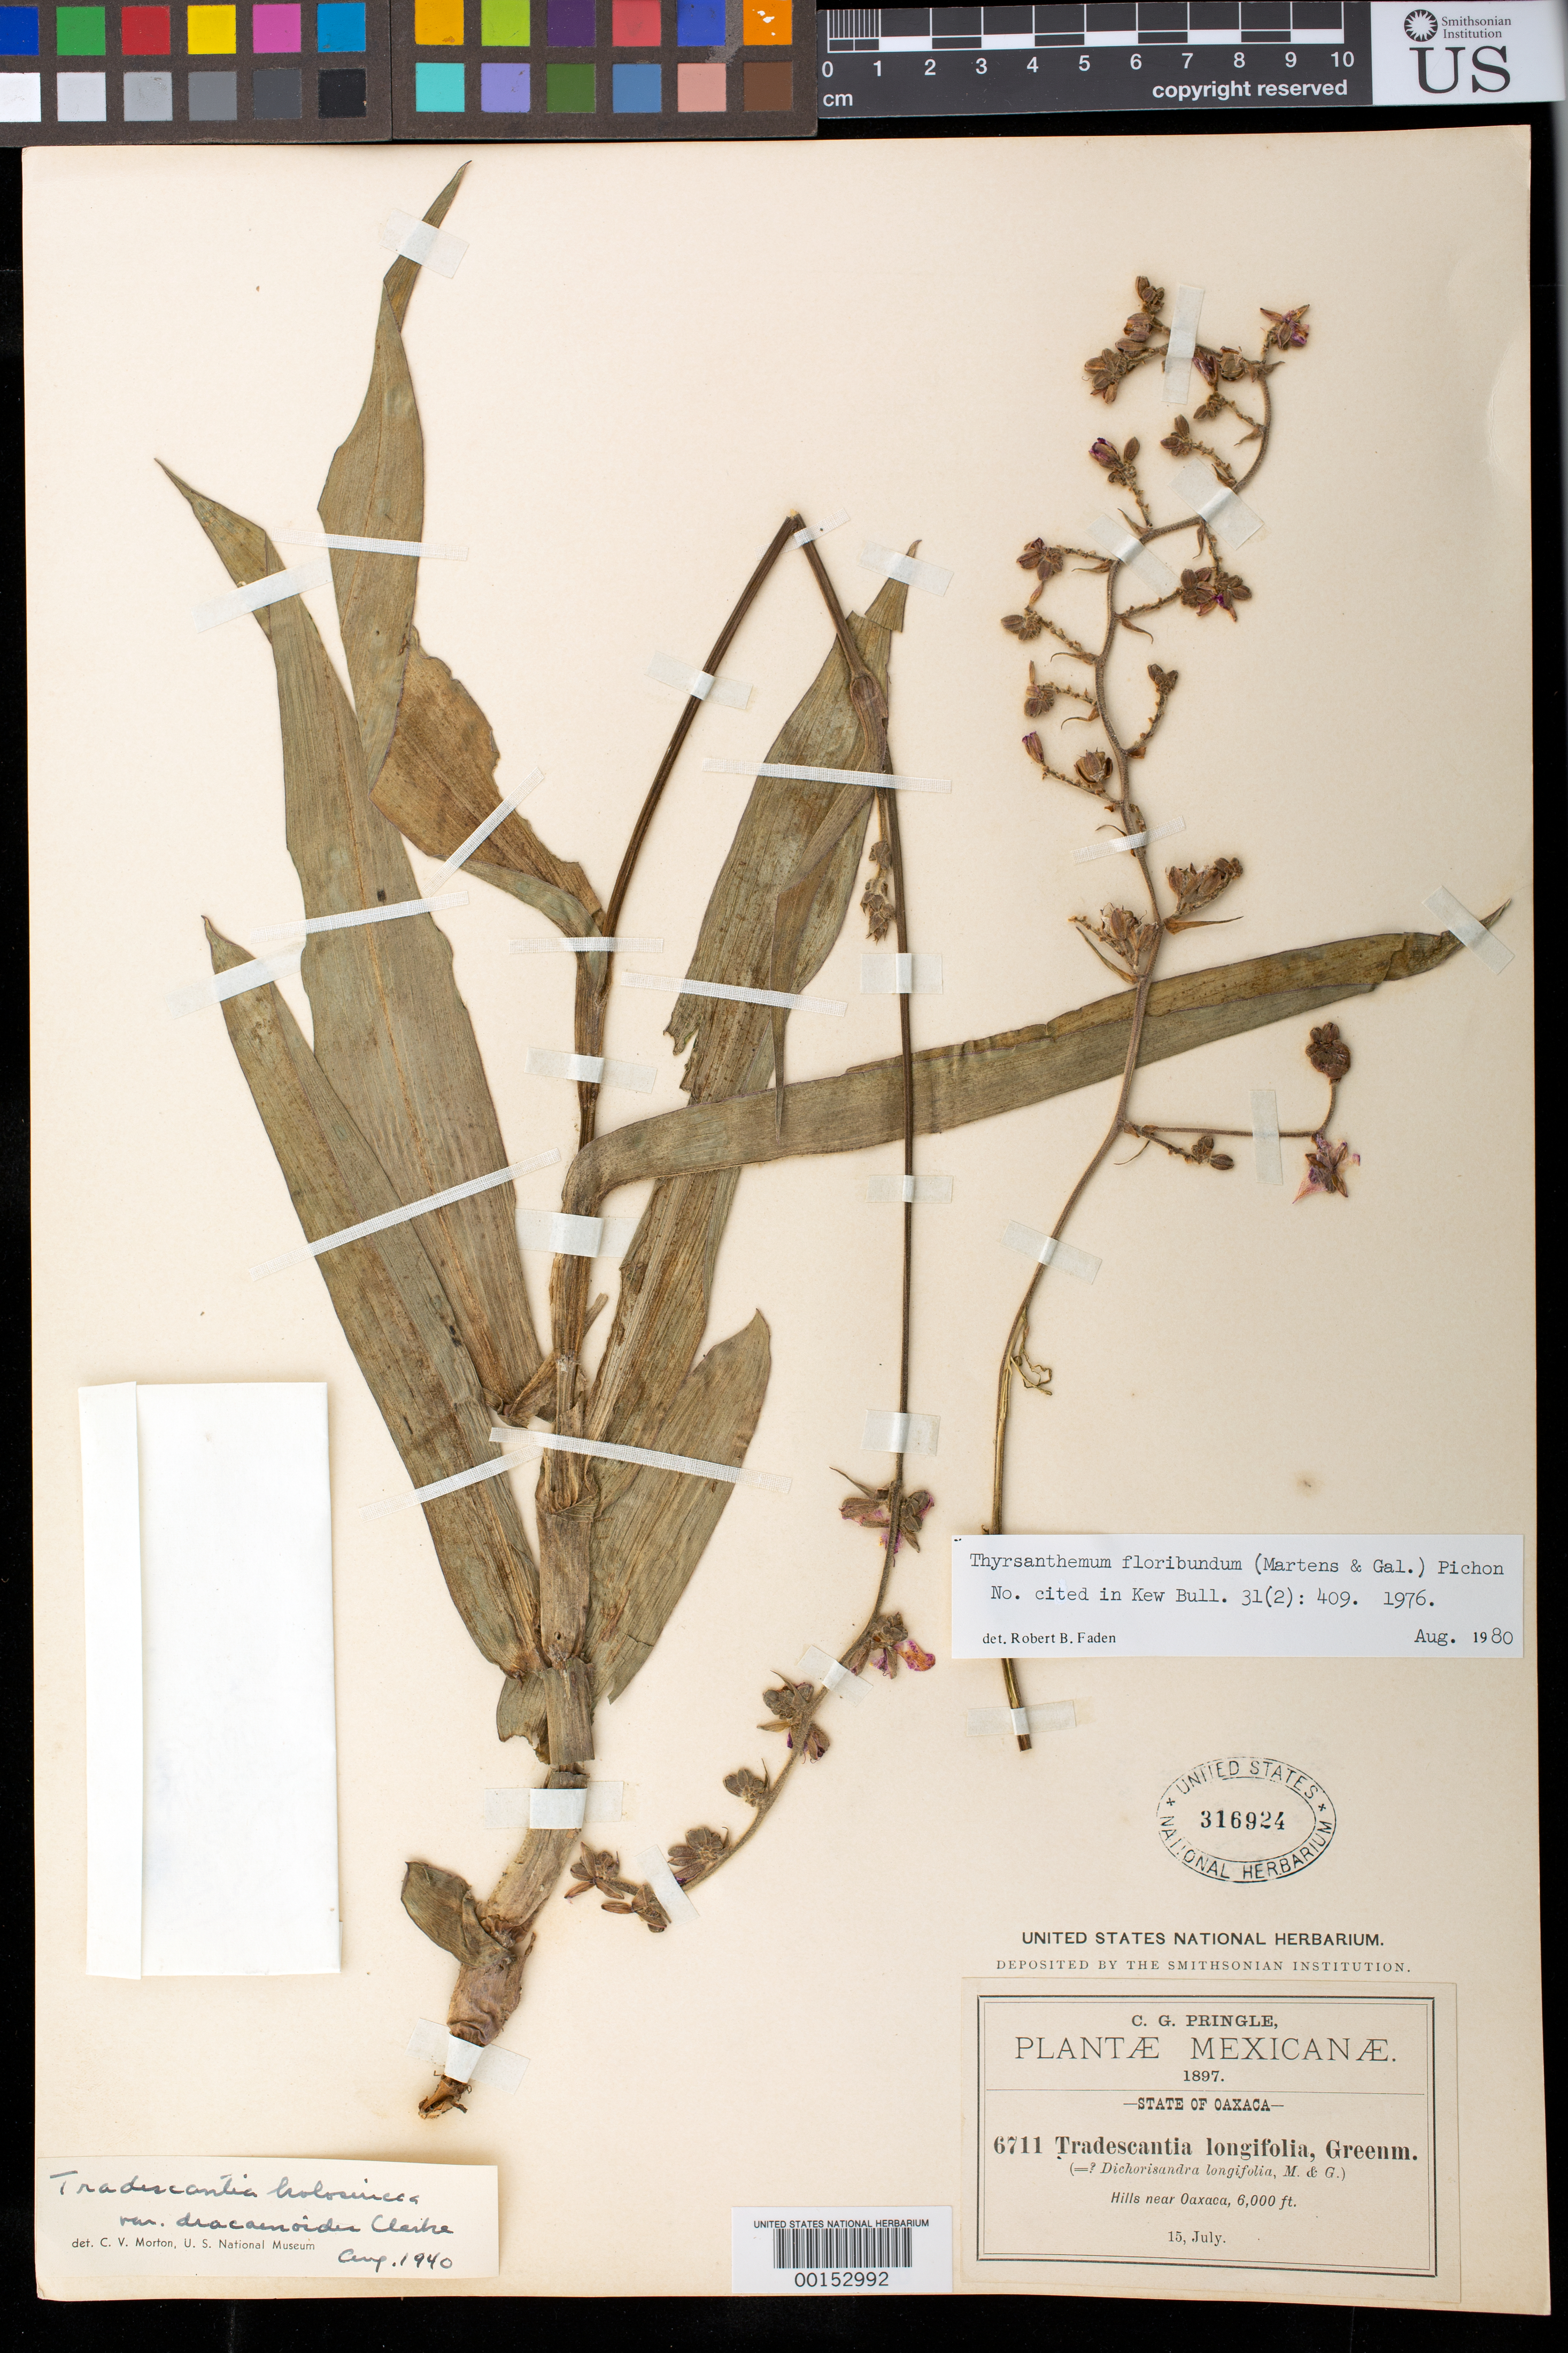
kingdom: Plantae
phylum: Tracheophyta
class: Liliopsida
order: Commelinales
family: Commelinaceae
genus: Thyrsanthemum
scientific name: Thyrsanthemum floribundum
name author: (M. Martens & Galeotti) Pichon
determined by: Faden, Robert B., (US), Smithsonian Institution - National Museum of Natural History (UNITED STATES)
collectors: C. G. Pringle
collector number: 6711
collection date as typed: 15 Jul 1897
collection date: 1897-07-15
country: Mexico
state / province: Oaxaca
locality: Near Oaxaca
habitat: Hills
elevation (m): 1830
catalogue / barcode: US 316924